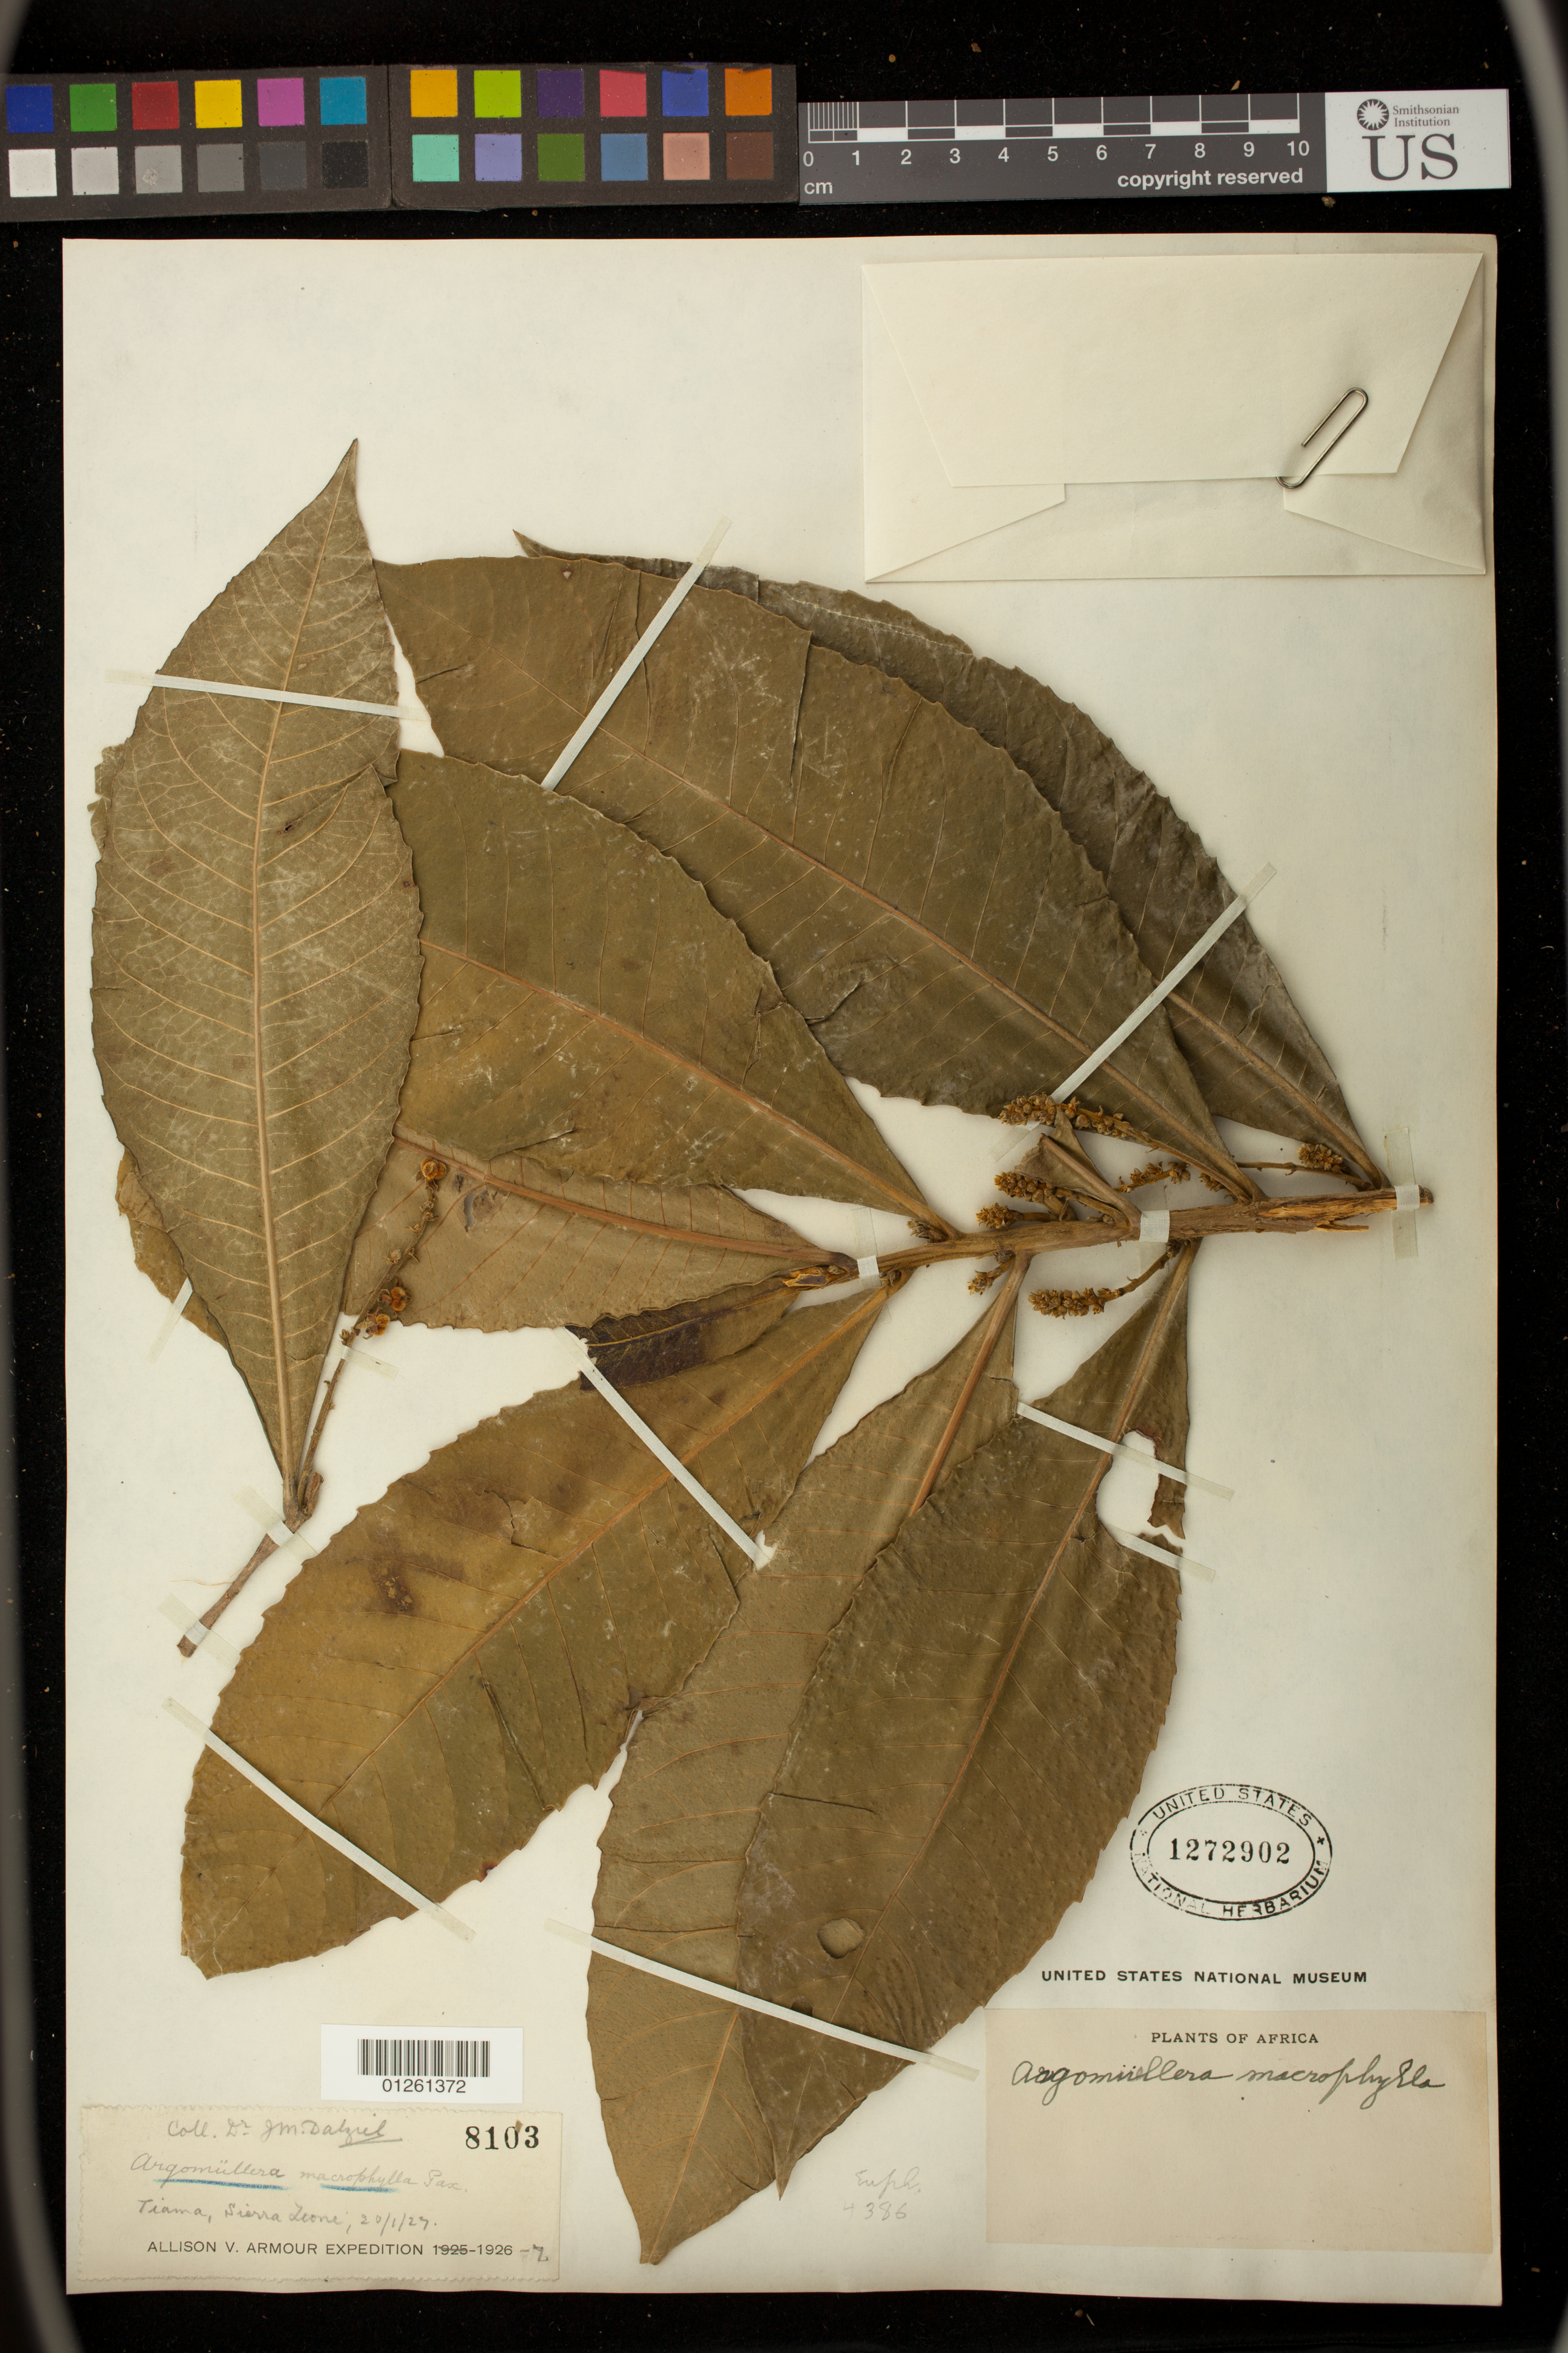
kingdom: Plantae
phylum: Tracheophyta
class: Magnoliopsida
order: Malpighiales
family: Euphorbiaceae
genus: Argomuellera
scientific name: Argomuellera macrophylla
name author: Pax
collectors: J. Dalziel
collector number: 8103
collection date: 1927-01-20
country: Sierra Leone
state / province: Southern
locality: tiama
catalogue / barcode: US 1272902